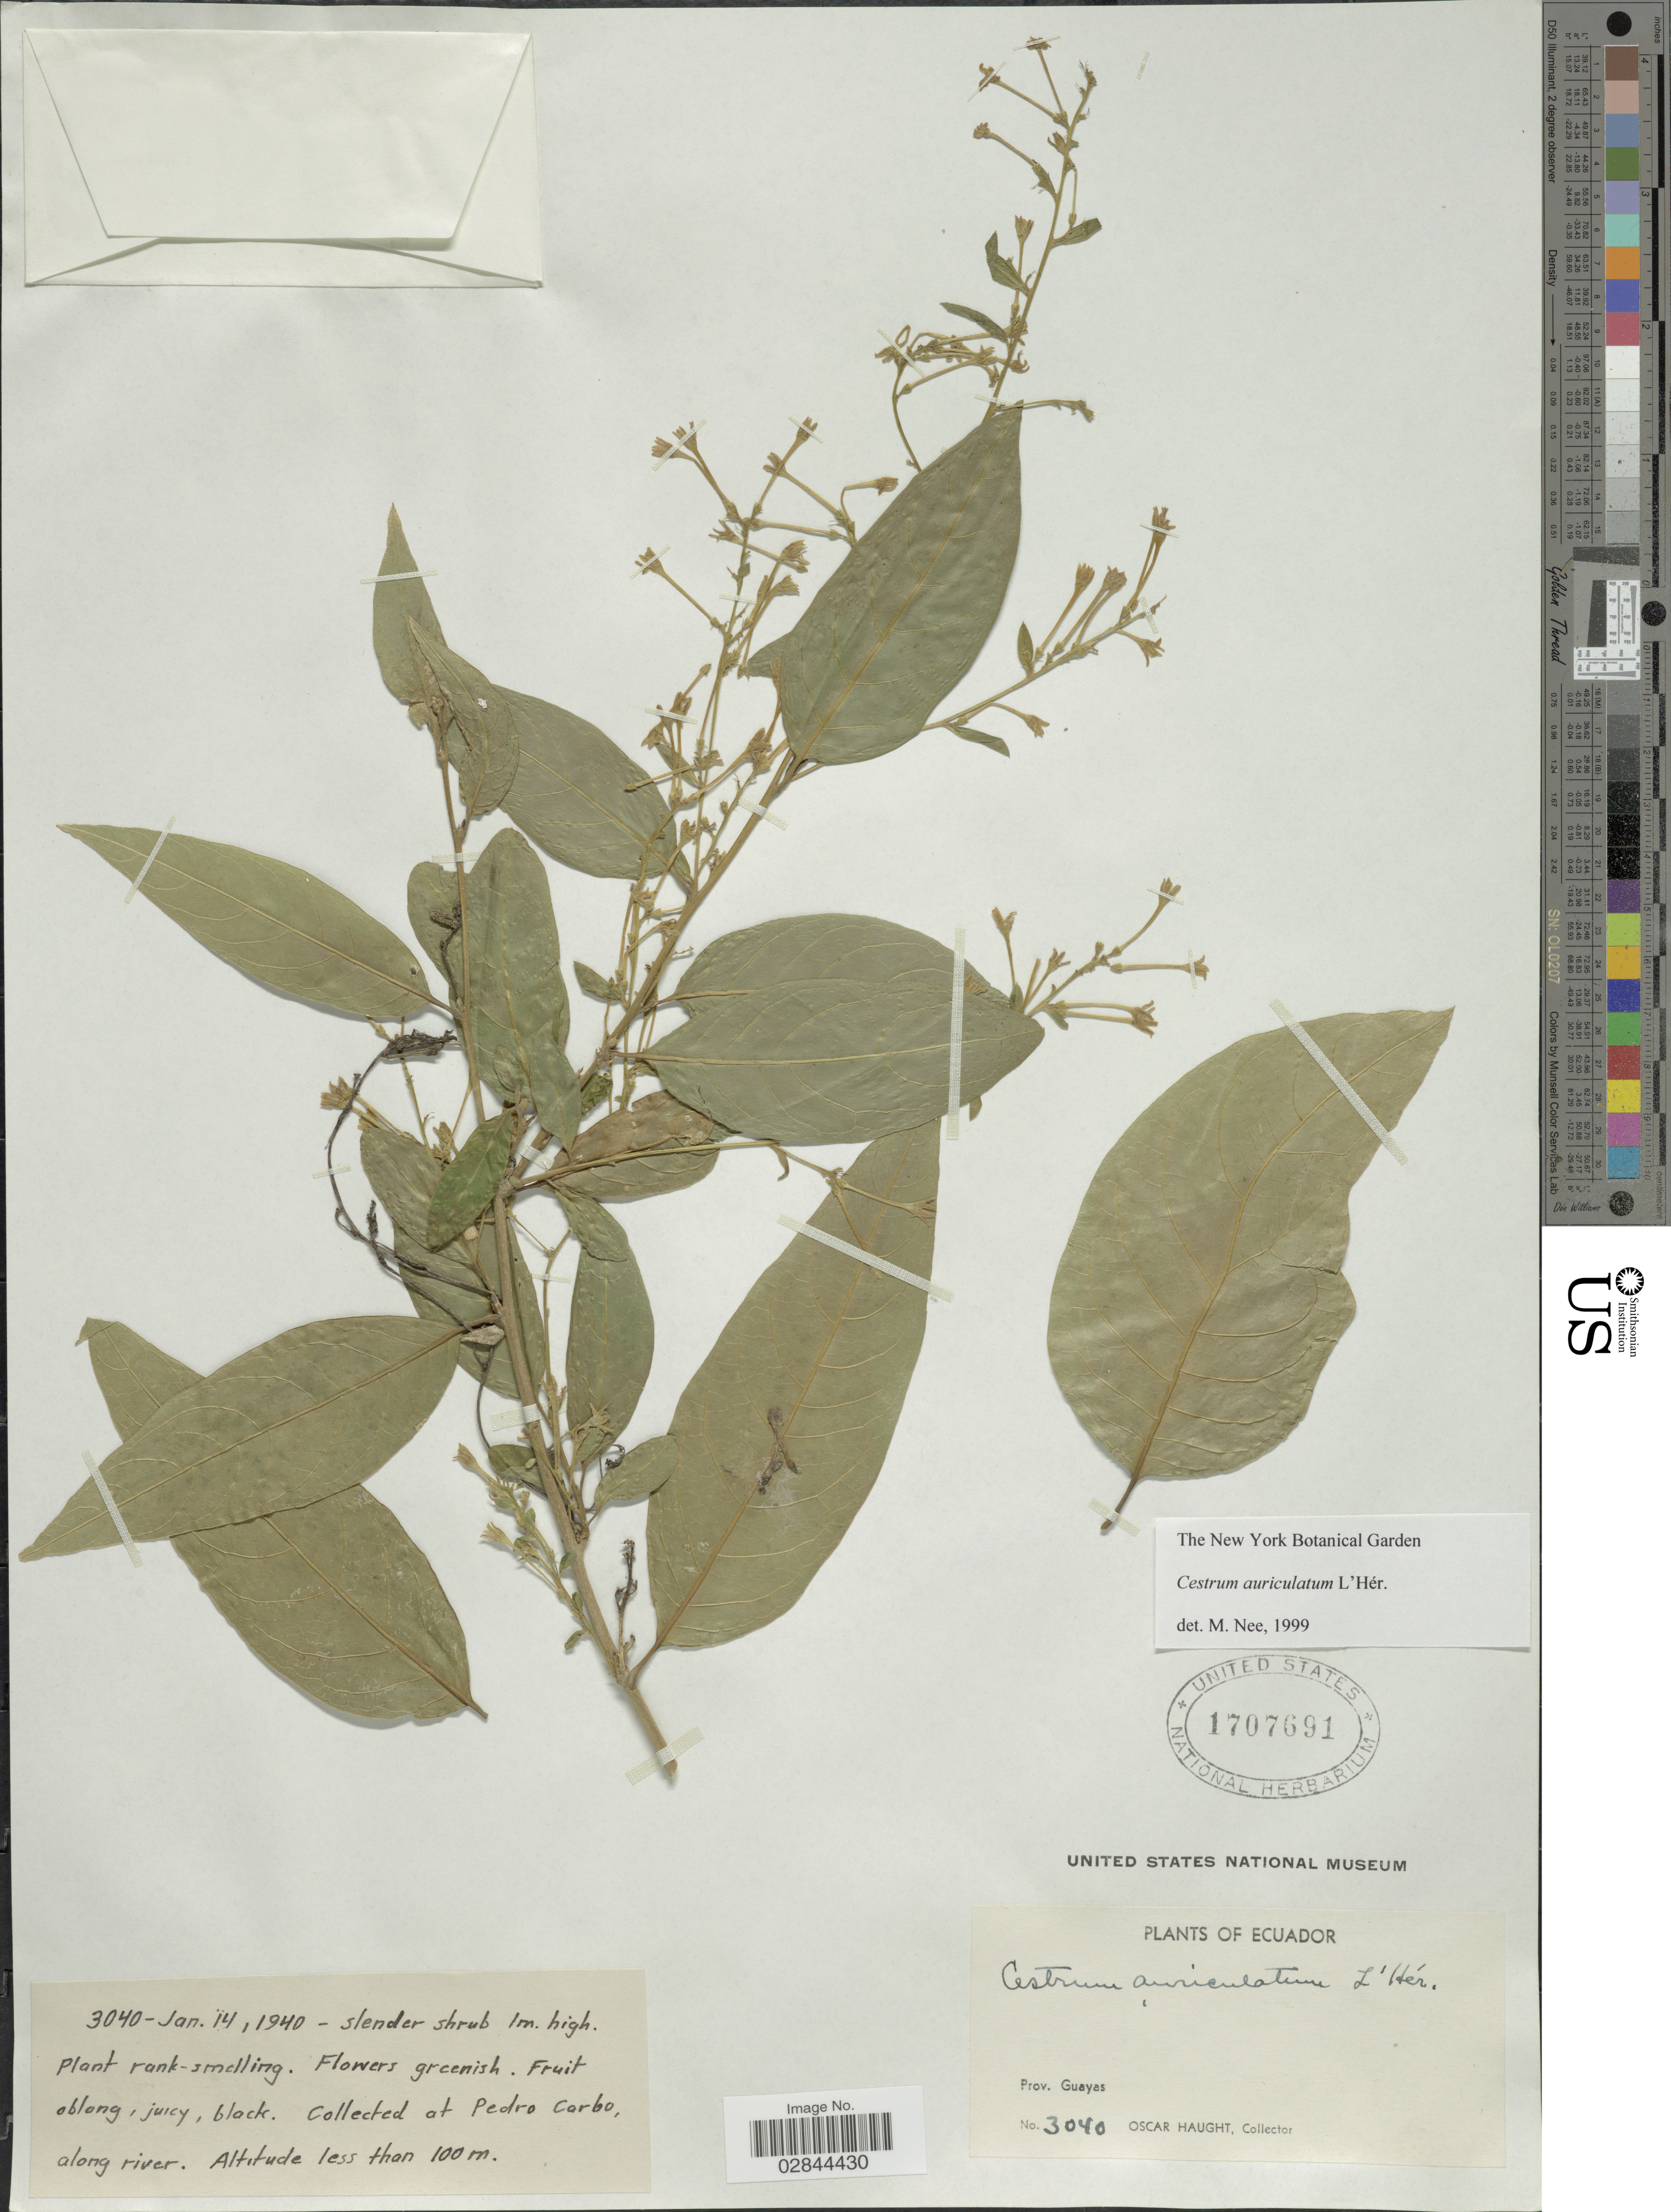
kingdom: Plantae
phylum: Tracheophyta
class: Magnoliopsida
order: Solanales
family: Solanaceae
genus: Cestrum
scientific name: Cestrum auriculatum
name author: L'Hér.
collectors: O. Haught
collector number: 3040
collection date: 1940-01-14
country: Ecuador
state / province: Guayas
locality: Pedro Carbo, along river.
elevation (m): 100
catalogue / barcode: US 1707691